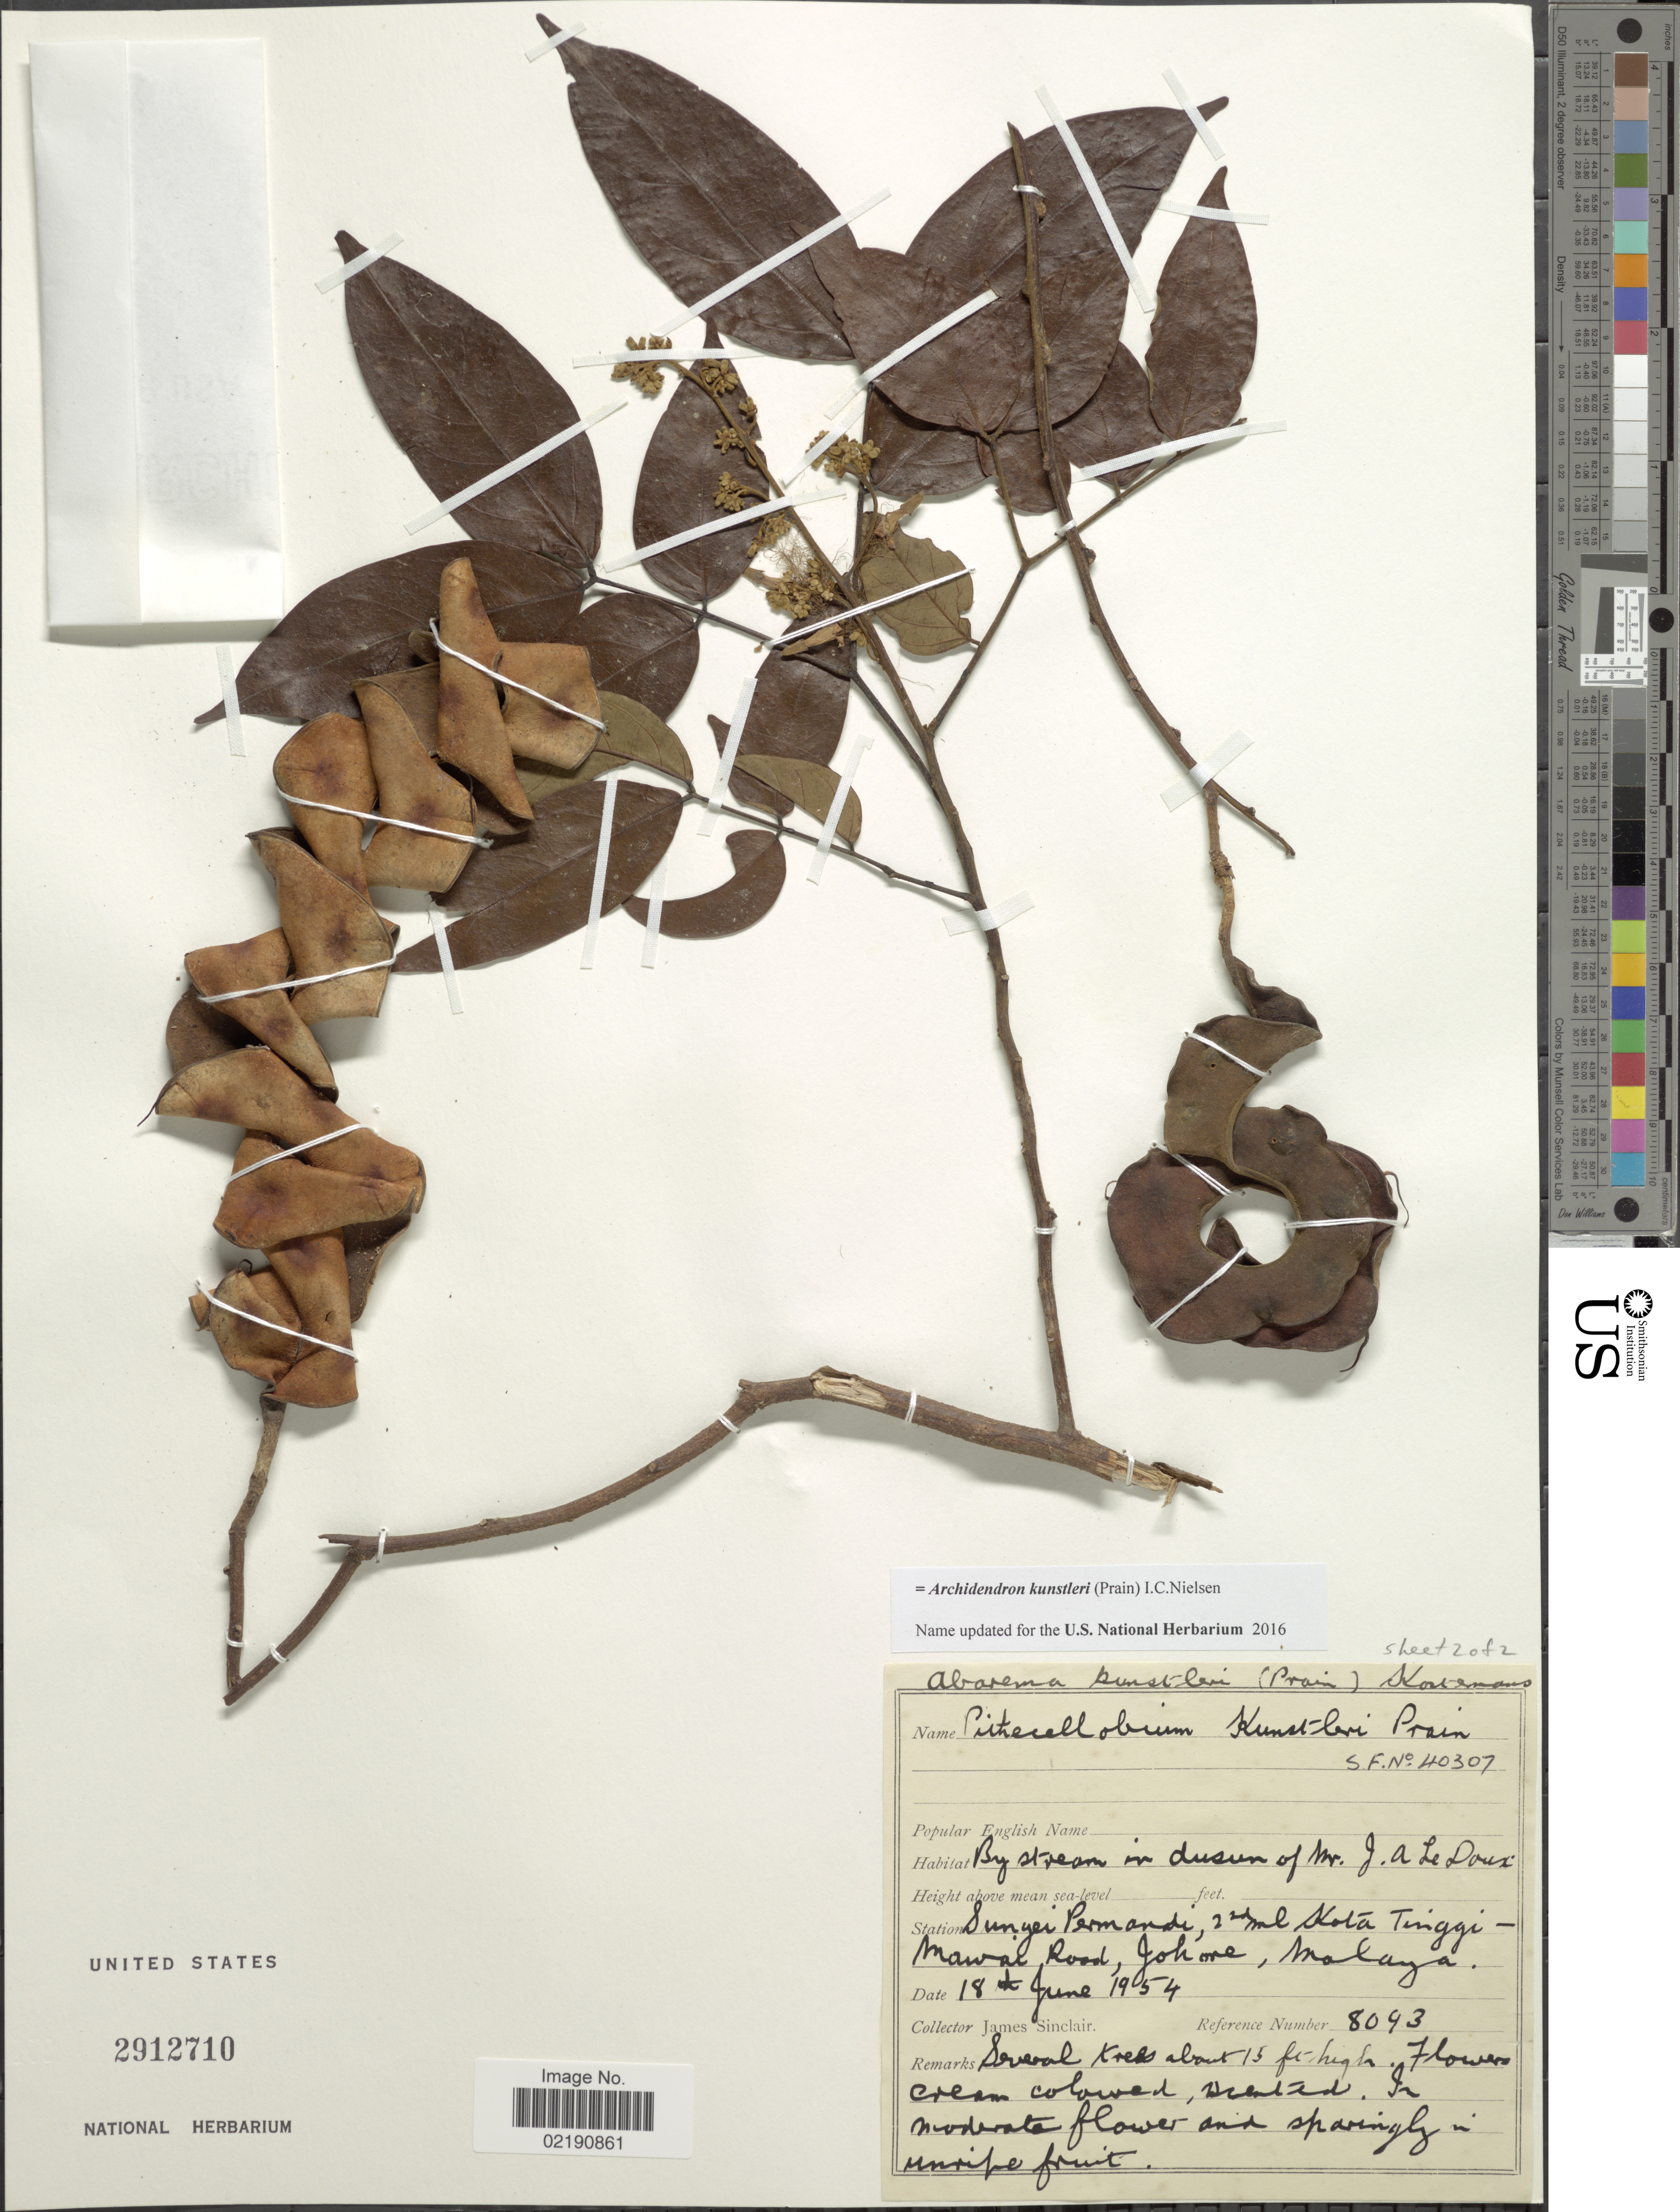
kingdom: Plantae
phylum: Tracheophyta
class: Magnoliopsida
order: Fabales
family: Fabaceae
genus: Archidendron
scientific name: Archidendron kunstleri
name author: (Prain) I.C. Nielsen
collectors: J. Sinclair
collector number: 8093/40307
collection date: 1954-06-18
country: Malaysia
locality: By stream in dusun of Mt. J.A. Le Doux, Sungai Permandi, 22nd Kota Tinggi-Mawai Road, Johor, Malaya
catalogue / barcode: US 2912710